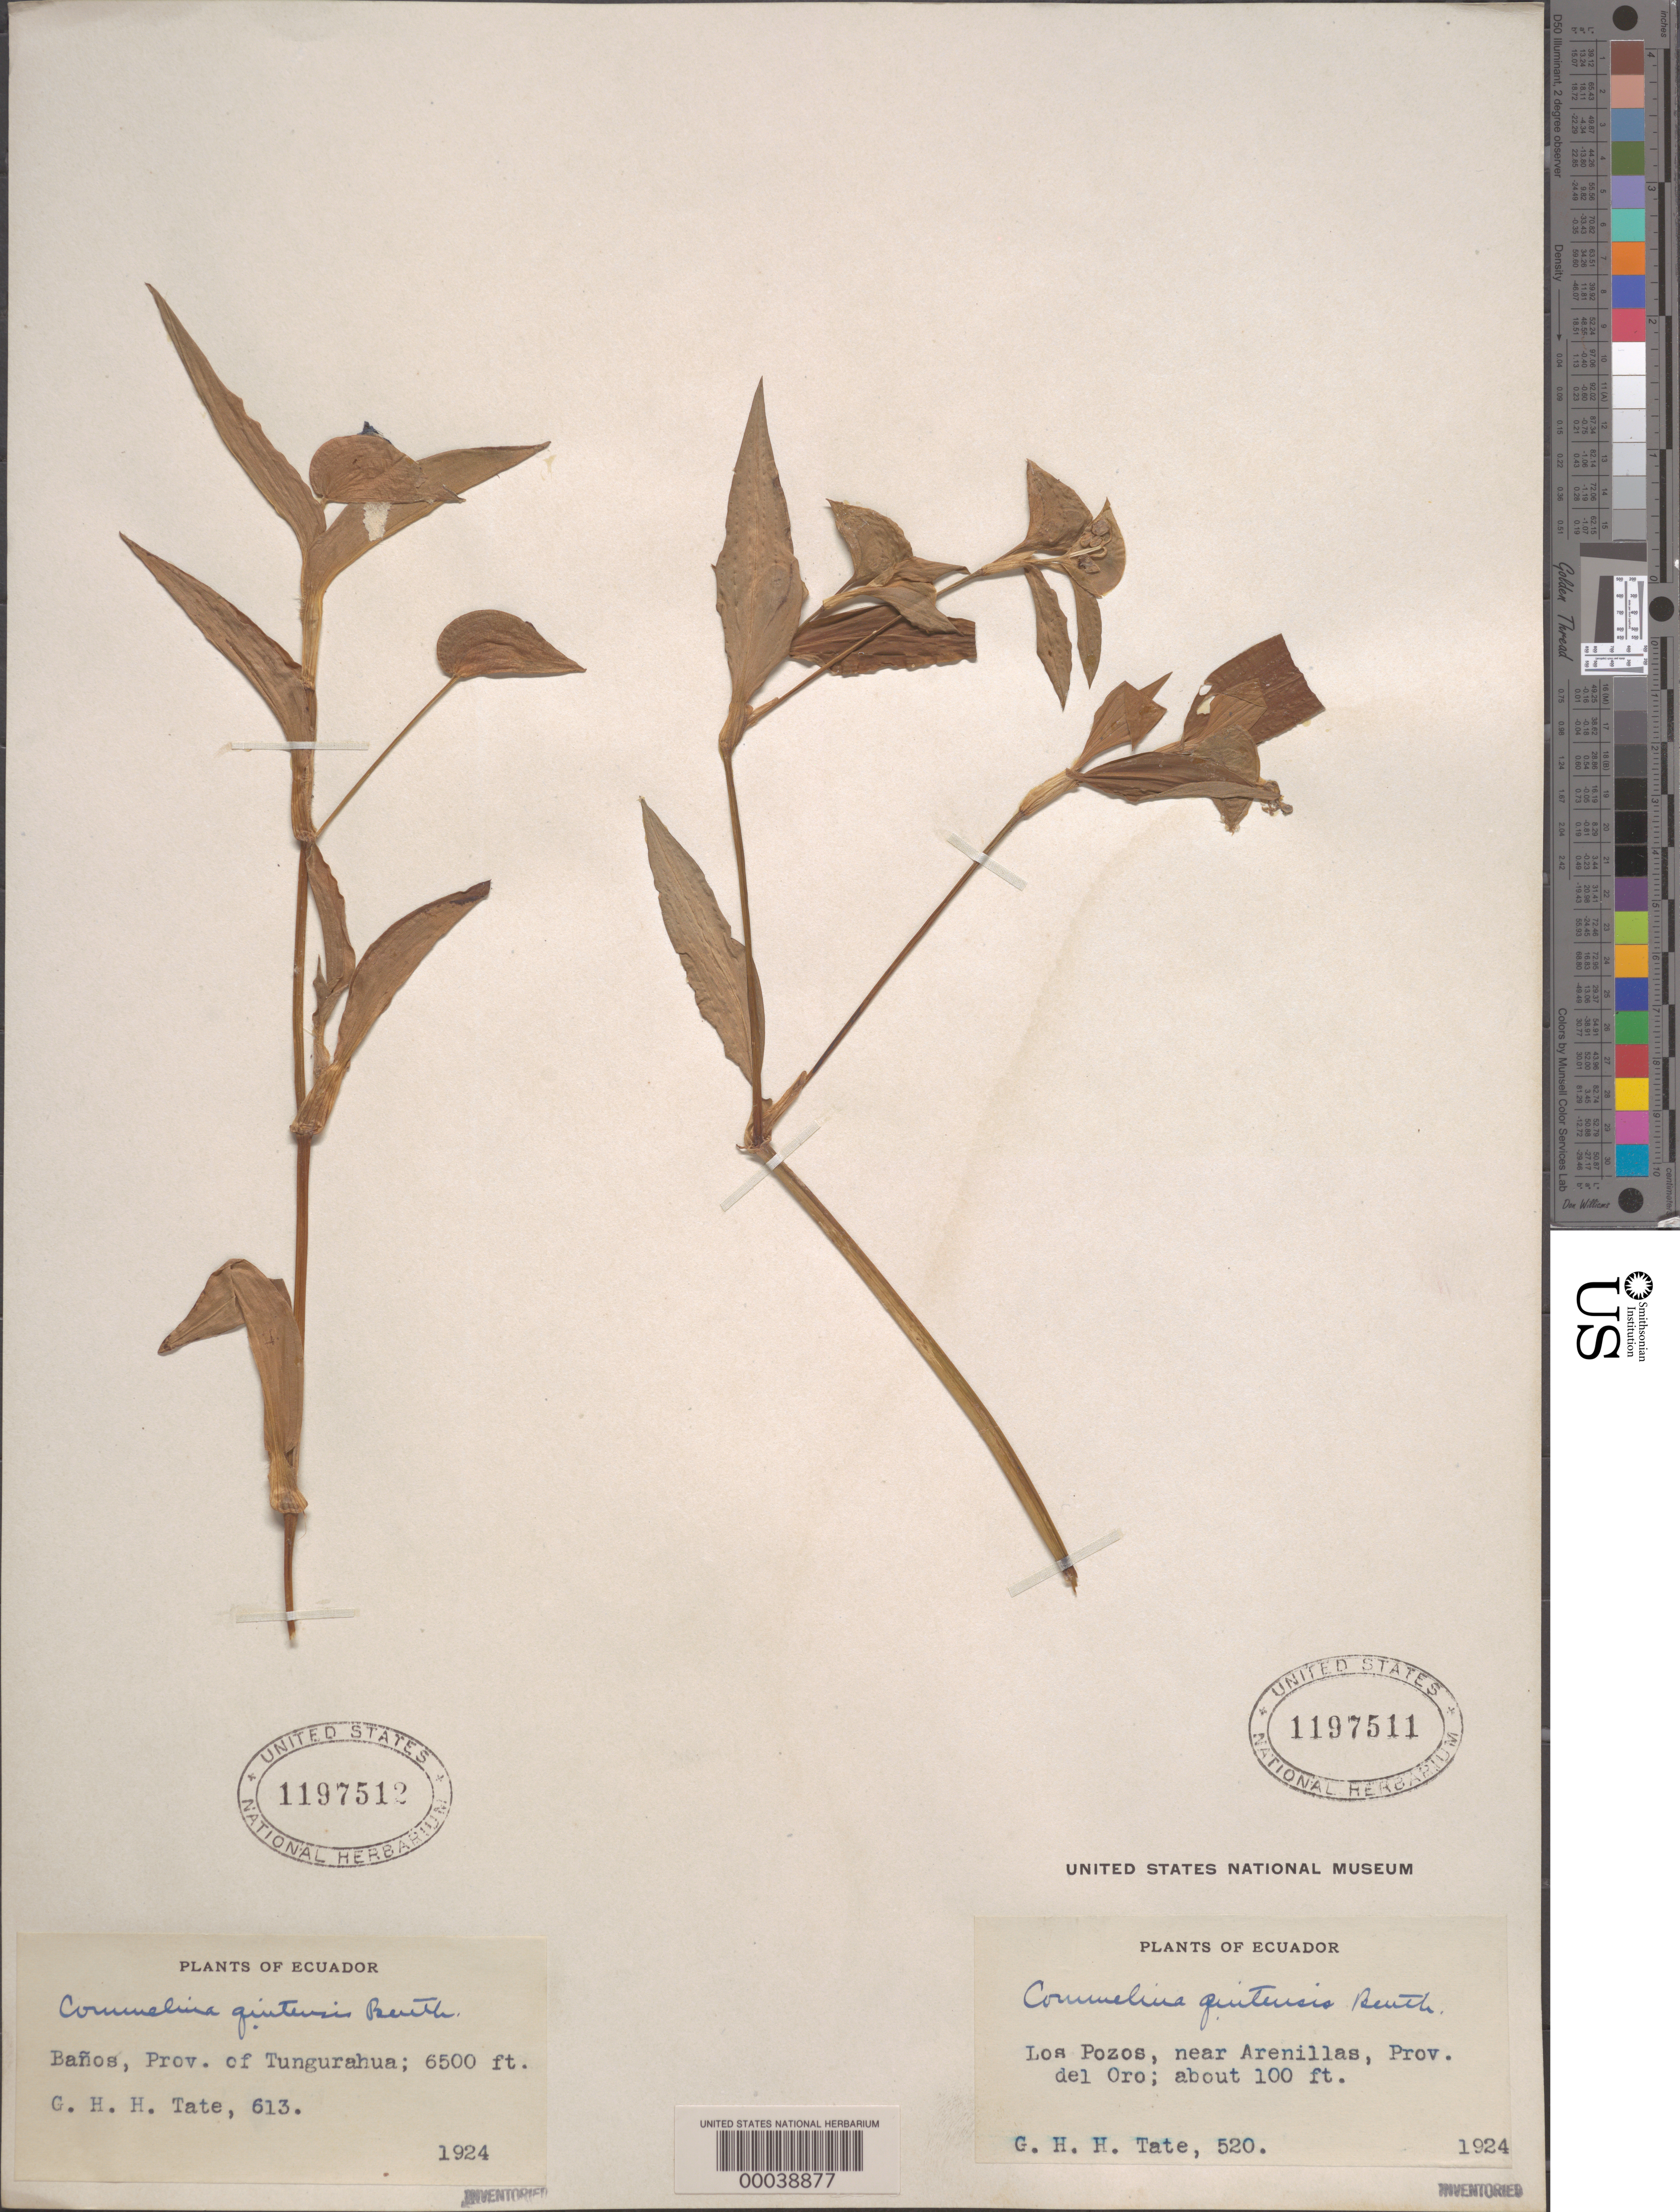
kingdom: Plantae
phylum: Tracheophyta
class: Liliopsida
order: Commelinales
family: Commelinaceae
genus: Commelina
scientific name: Commelina quitensis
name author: Benth.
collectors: G. Tate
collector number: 520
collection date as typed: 1924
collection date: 1924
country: Ecuador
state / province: El Oro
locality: Los Pozos, near Arenillas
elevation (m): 31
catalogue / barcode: US 1197511